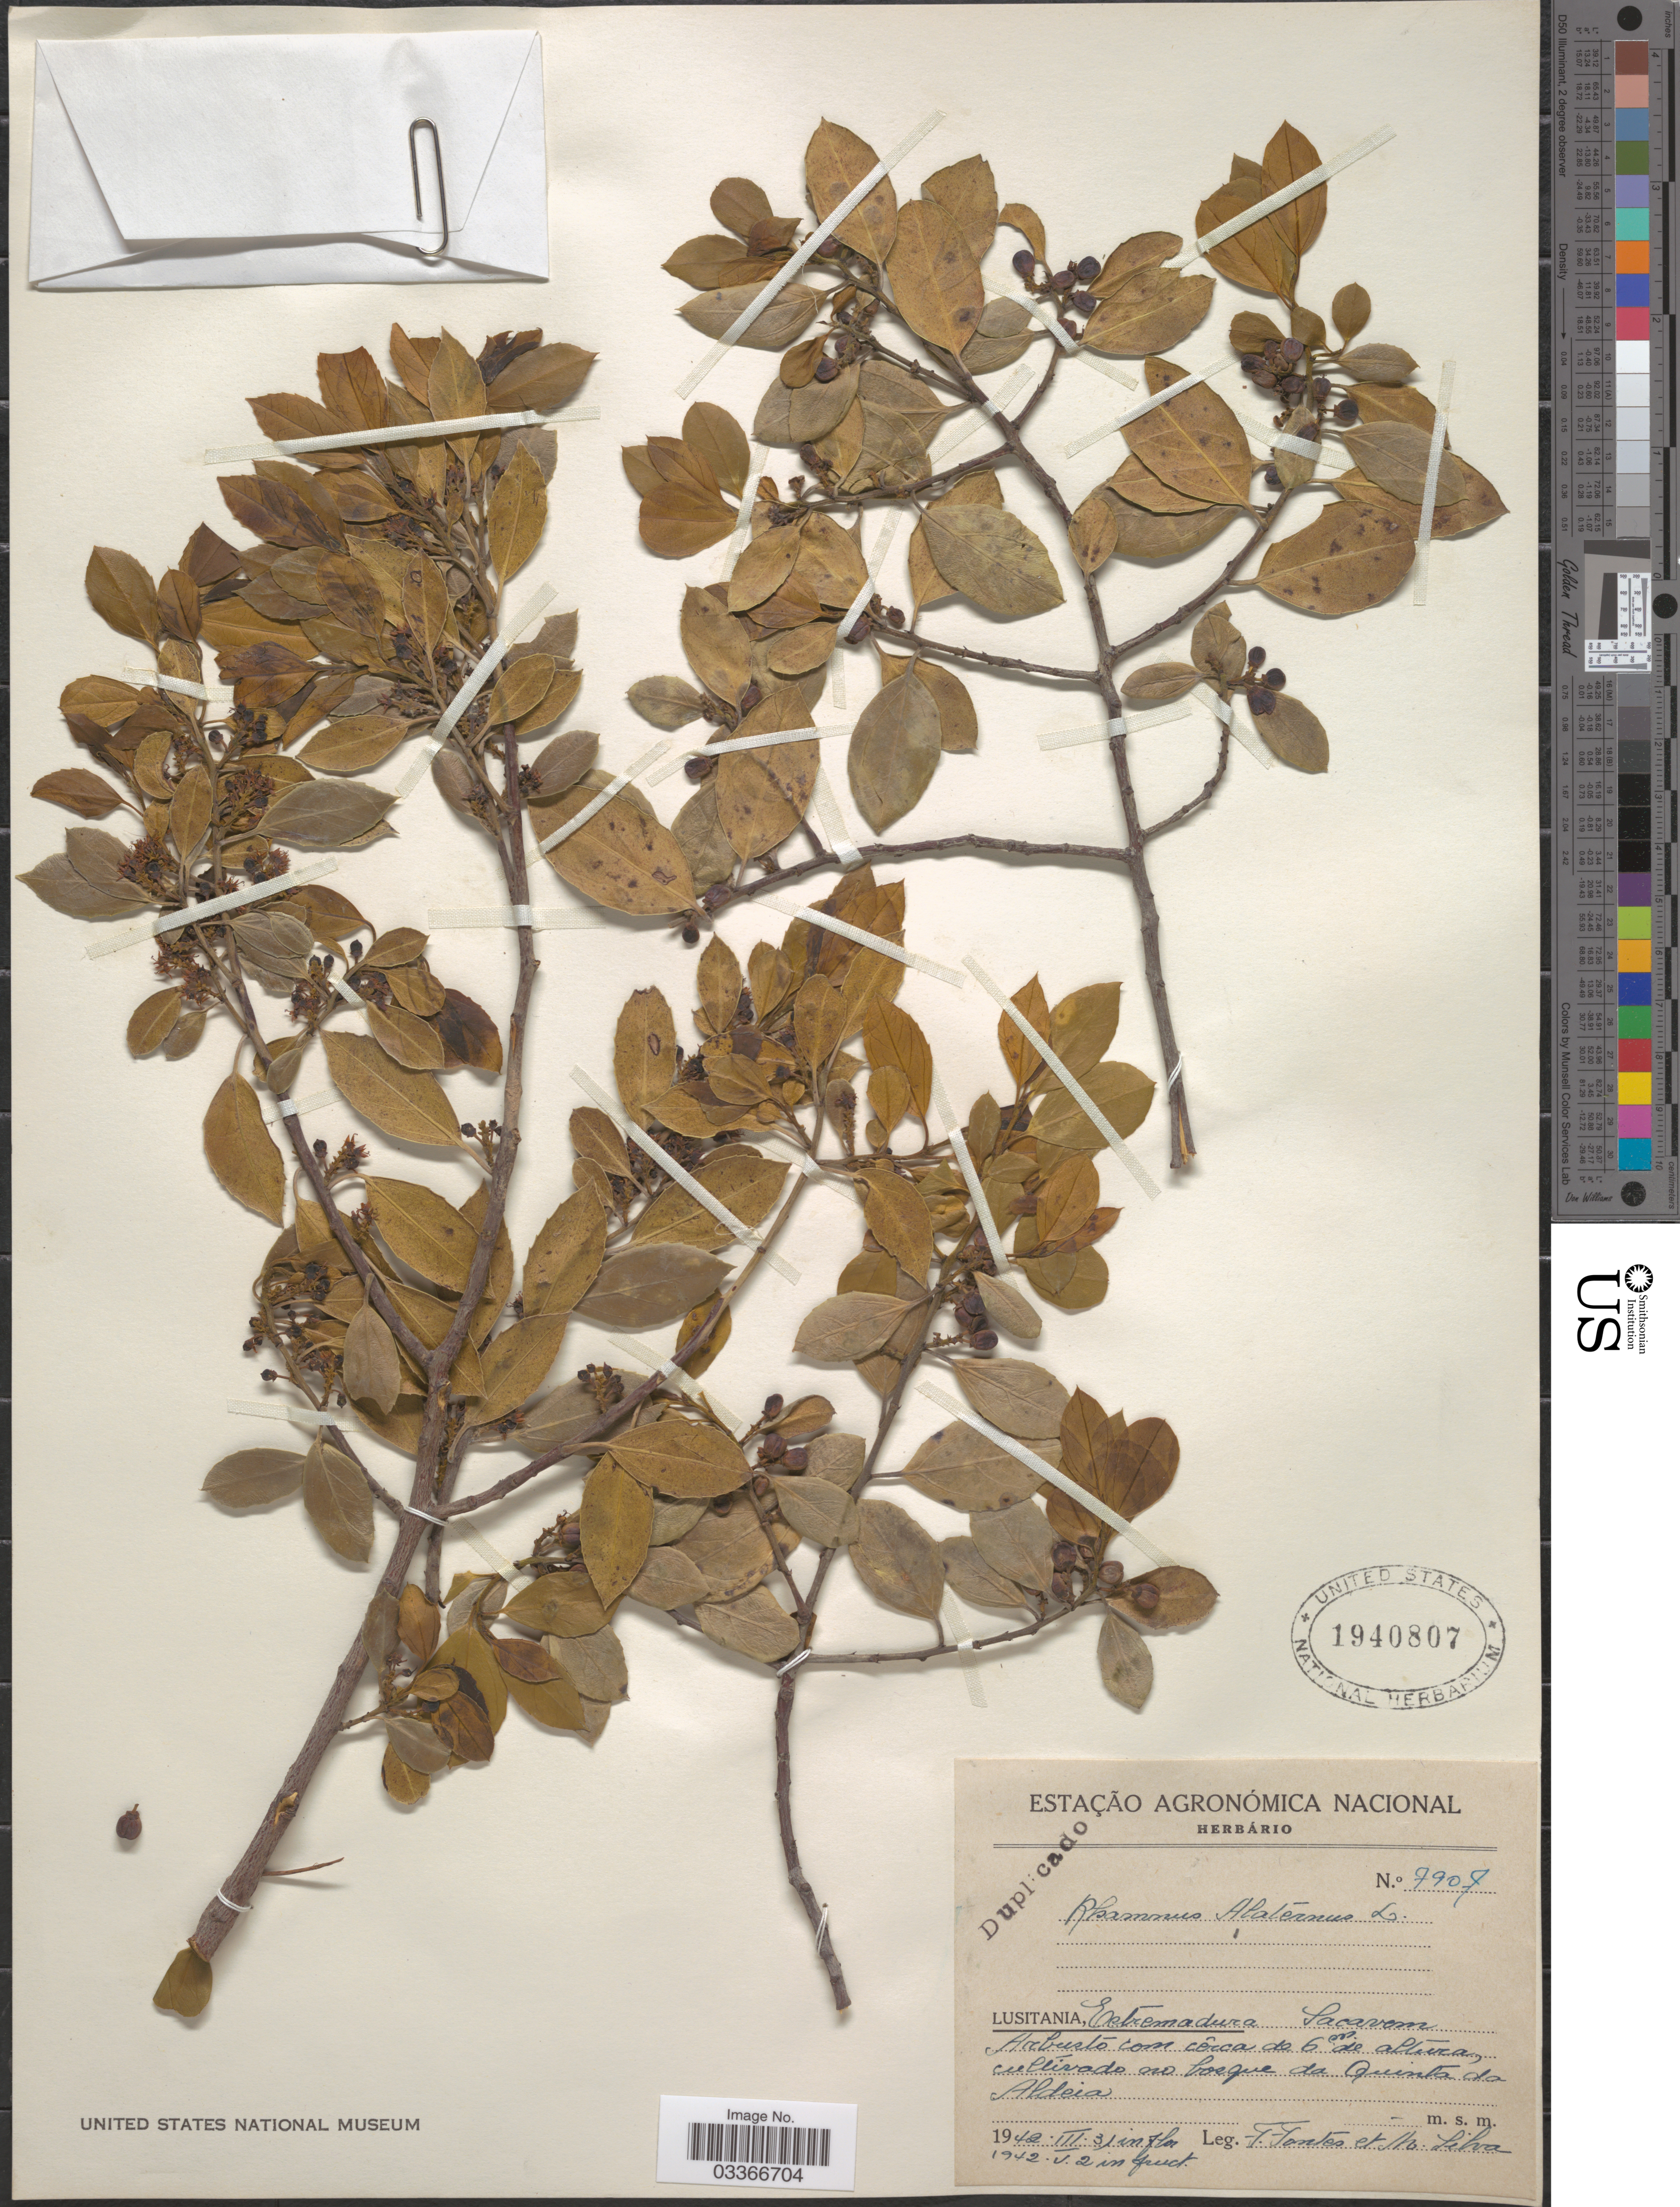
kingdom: Plantae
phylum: Tracheophyta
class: Magnoliopsida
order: Rosales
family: Rhamnaceae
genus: Rhamnus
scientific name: Rhamnus alaternus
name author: L.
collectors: Fontes, F. & M. da Silva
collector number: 7907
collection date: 1942-03-31/1942-05-02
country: Portugal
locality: Lusitania, Estremadura. Sacavem. Cultivado no bosque da Quinta da Aldeia.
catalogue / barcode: US 1940807